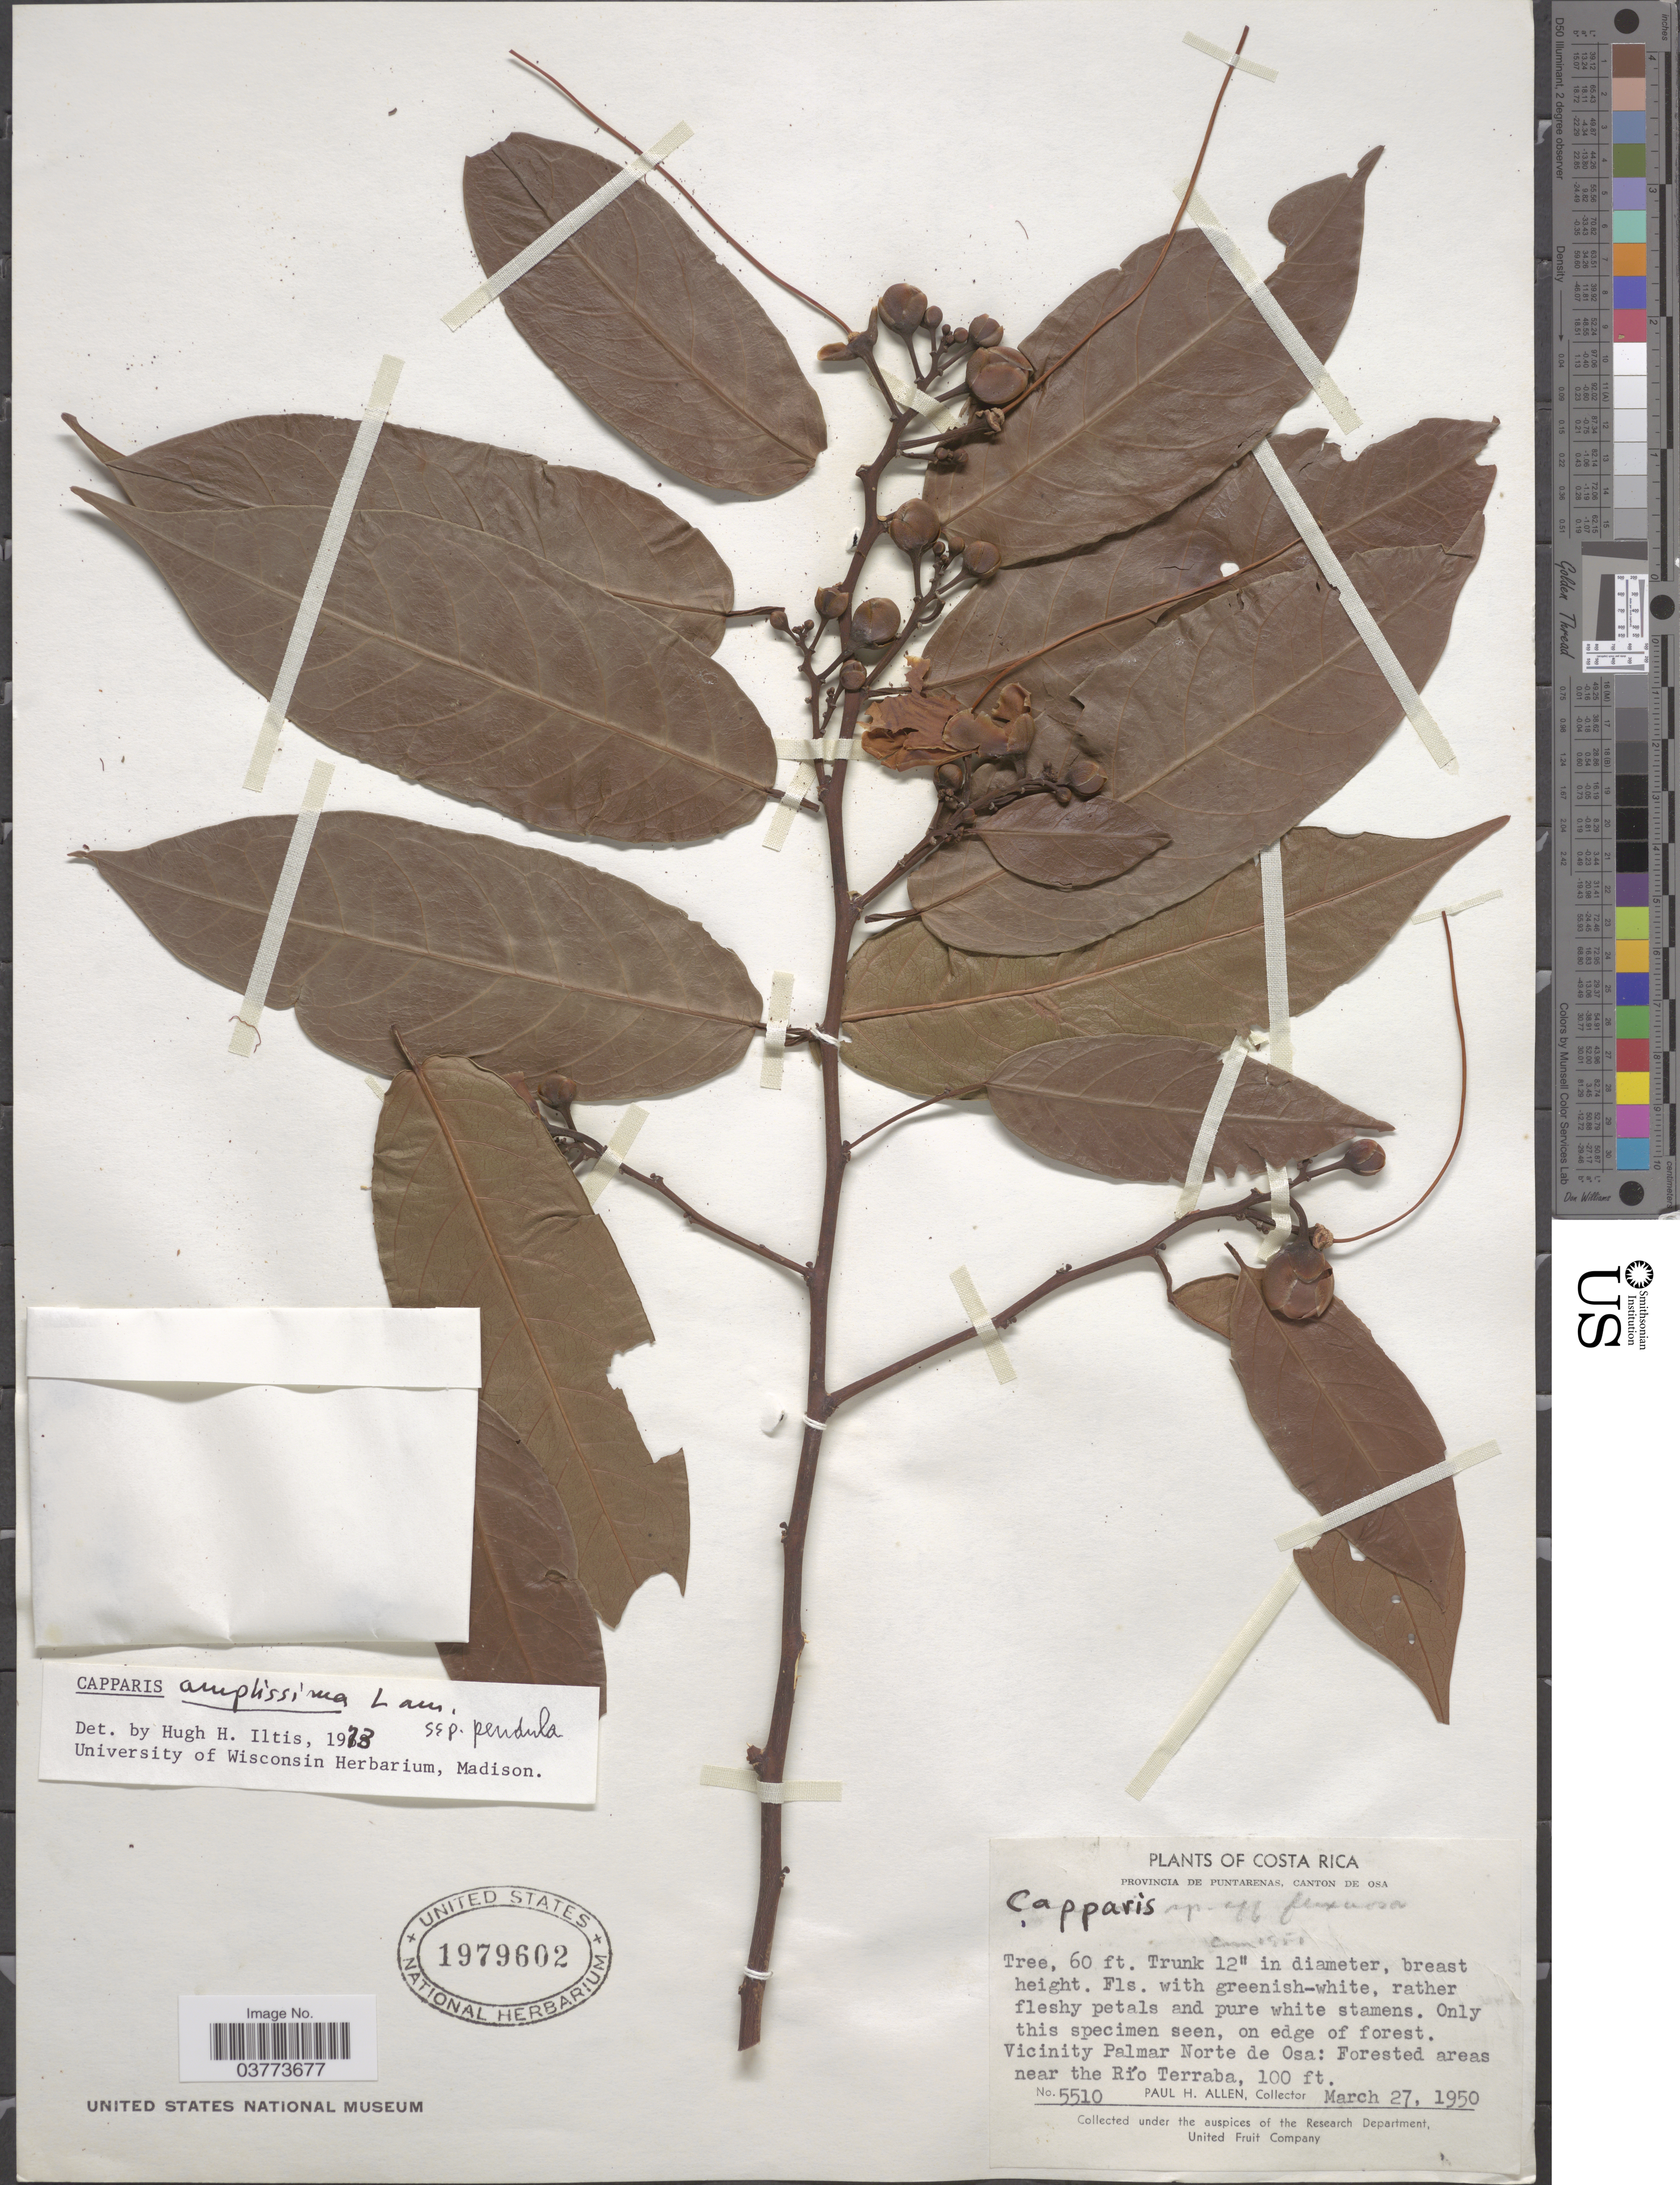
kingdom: Plantae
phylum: Tracheophyta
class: Magnoliopsida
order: Brassicales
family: Capparaceae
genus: Cynophalla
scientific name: Cynophalla amplissima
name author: (Lam.) Iltis & Cornejo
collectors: P. H. Allen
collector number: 5510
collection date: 1950-03-27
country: Costa Rica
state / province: Puntarenas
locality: Canton de Osa. Vicinity Palmar Norte de Osa: Forested areas near the Río Terraba.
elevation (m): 30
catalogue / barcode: US 1979602